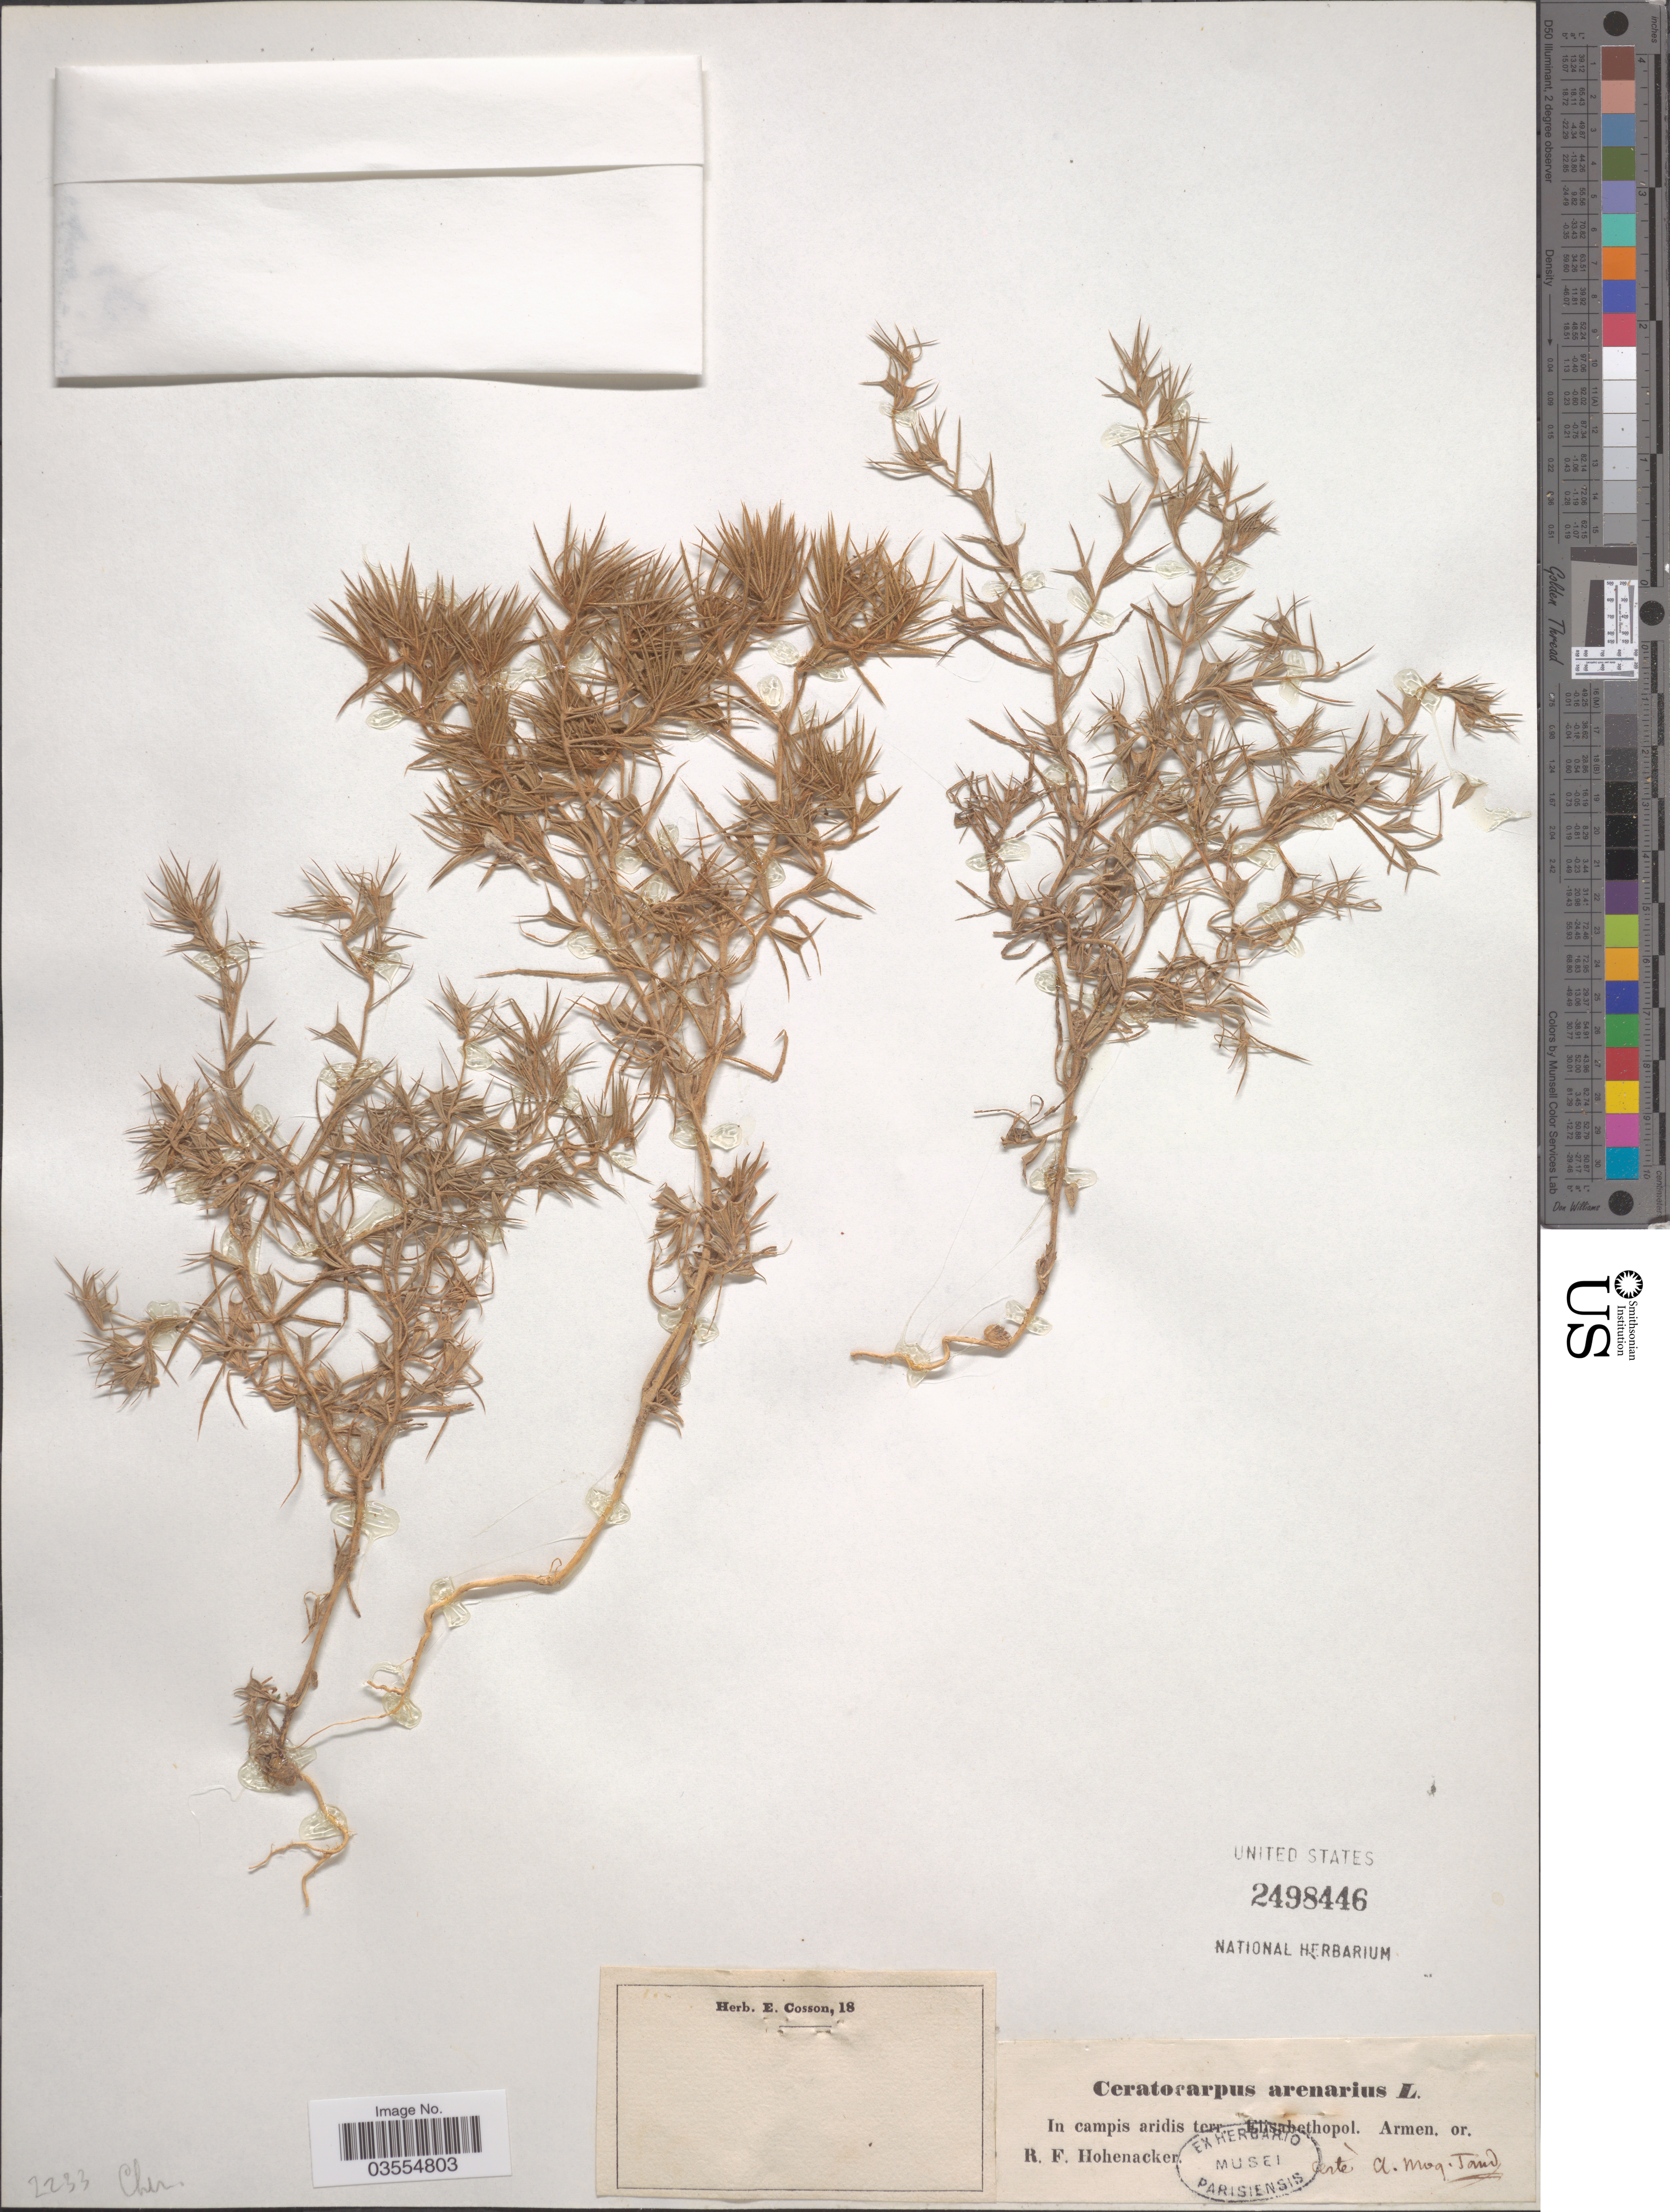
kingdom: Plantae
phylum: Tracheophyta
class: Magnoliopsida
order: Caryophyllales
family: Amaranthaceae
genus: Ceratocarpus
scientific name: Ceratocarpus arenarius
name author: L.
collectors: R. F. Hohenacker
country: Azerbaijan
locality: In campis aridis terr. Elisabethopol. Armen. or.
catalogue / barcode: US 2498446